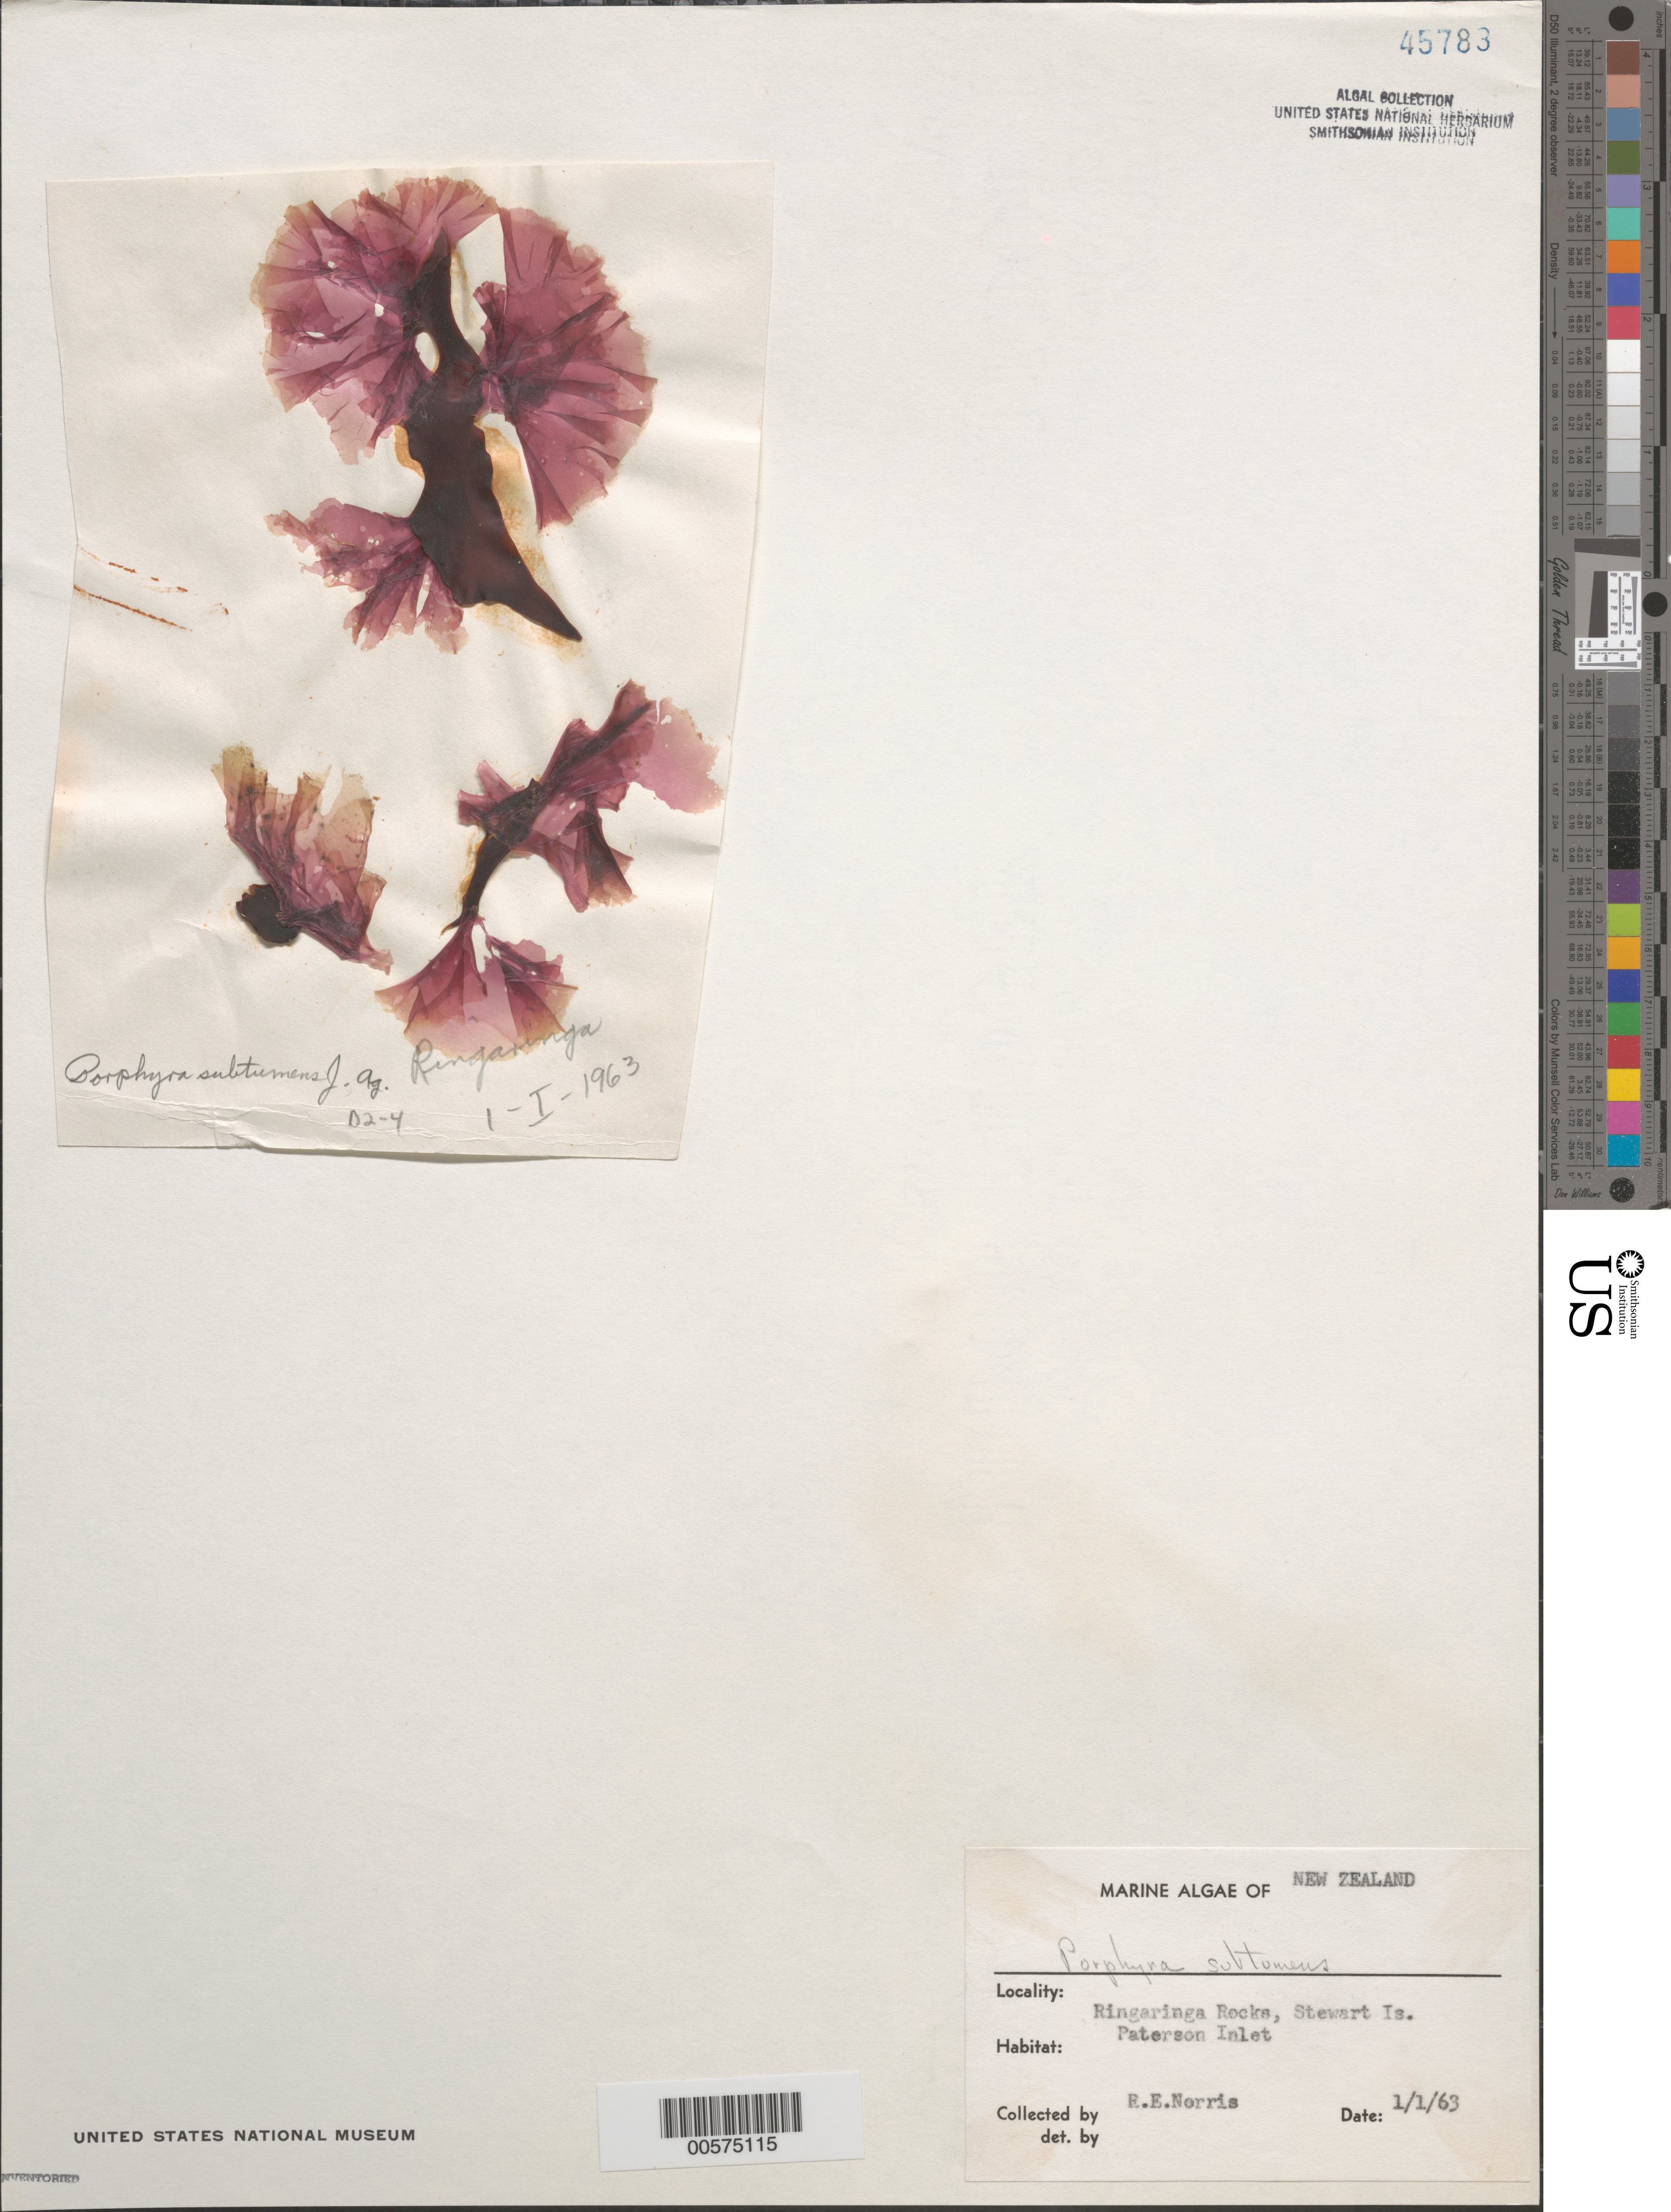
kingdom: Plantae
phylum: Rhodophyta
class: Compsopogonophyceae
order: Erythropeltidales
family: Erythrotrichiaceae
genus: Pyrophyllon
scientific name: Pyrophyllon subtumens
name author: (J. Agardh ex Laing) W.A. Nelson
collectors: R. E. Norris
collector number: D2-4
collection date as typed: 01 Jan 1963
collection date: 1963-01-01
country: New Zealand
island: Stewart Island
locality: Ringaringa Rocks, Paterson Inlet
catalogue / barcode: US 45783